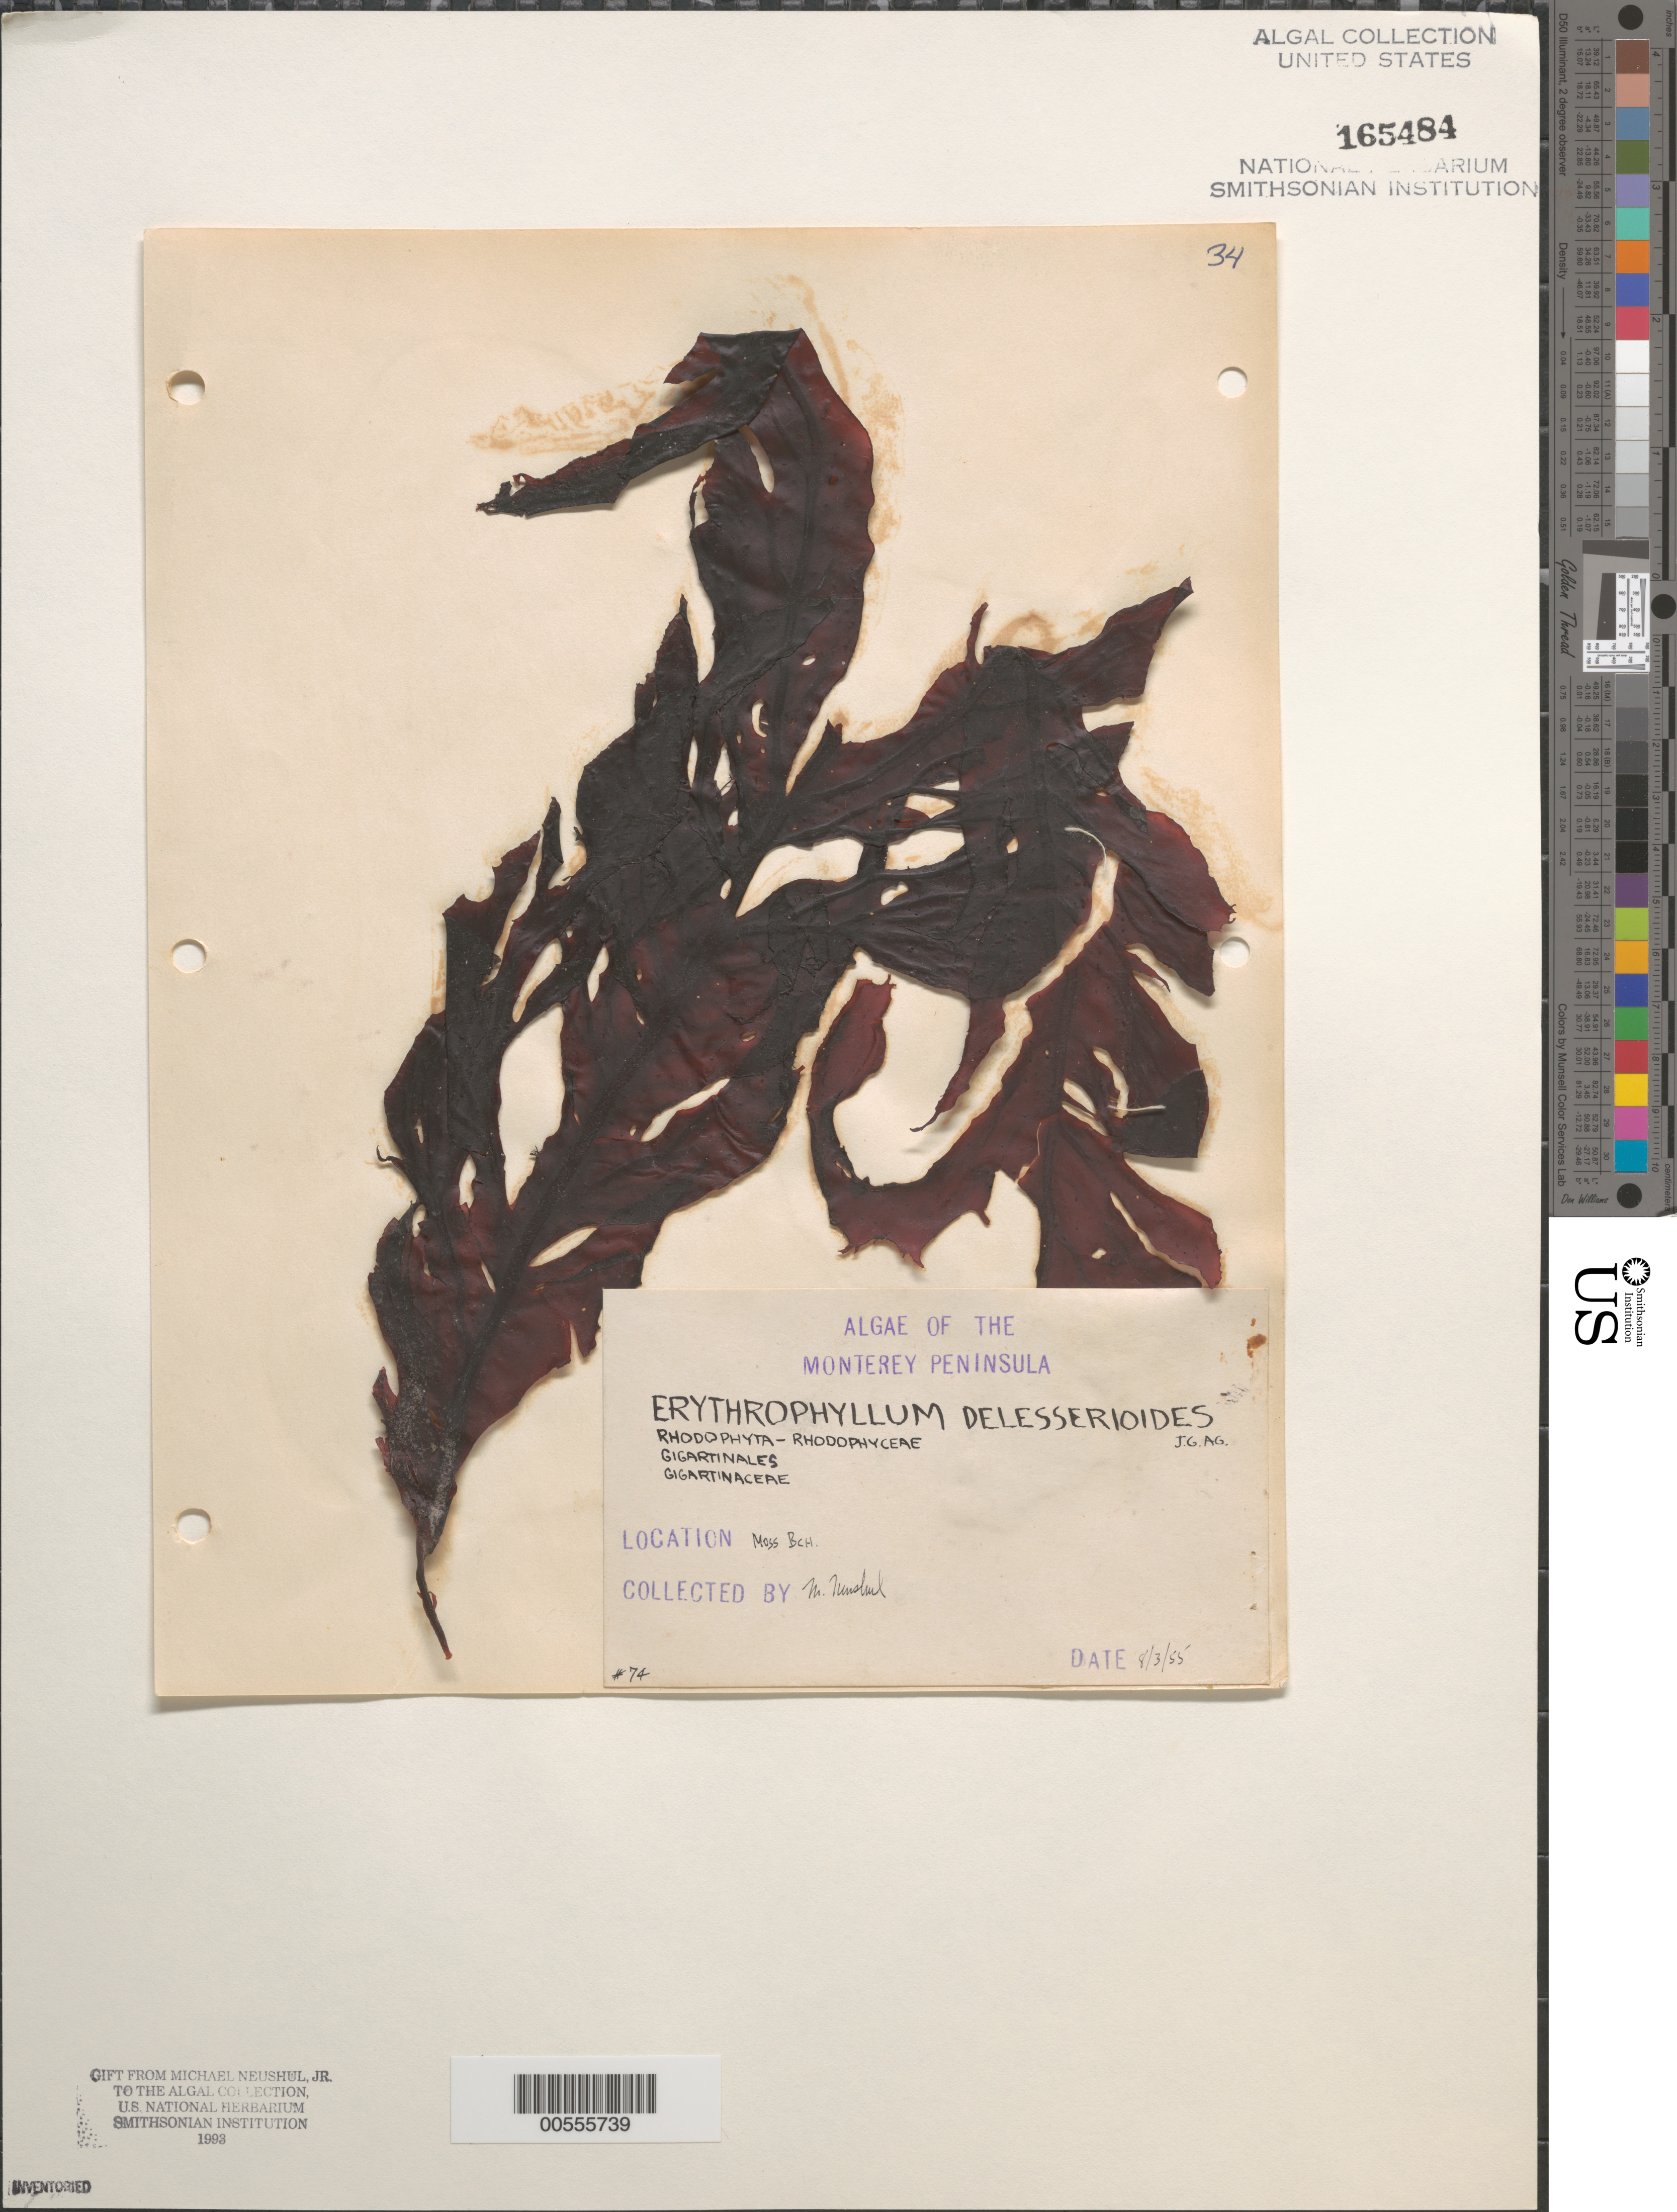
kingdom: Plantae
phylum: Rhodophyta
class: Florideophyceae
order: Gigartinales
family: Kallymeniaceae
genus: Erythrophyllum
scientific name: Erythrophyllum delesserioides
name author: J. Agardh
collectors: M. Neushul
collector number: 74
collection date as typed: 03 Aug 1955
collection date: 1955-08-03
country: United States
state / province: California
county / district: Monterey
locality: Moss Beach, Monterey Peninsula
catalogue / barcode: US 165484